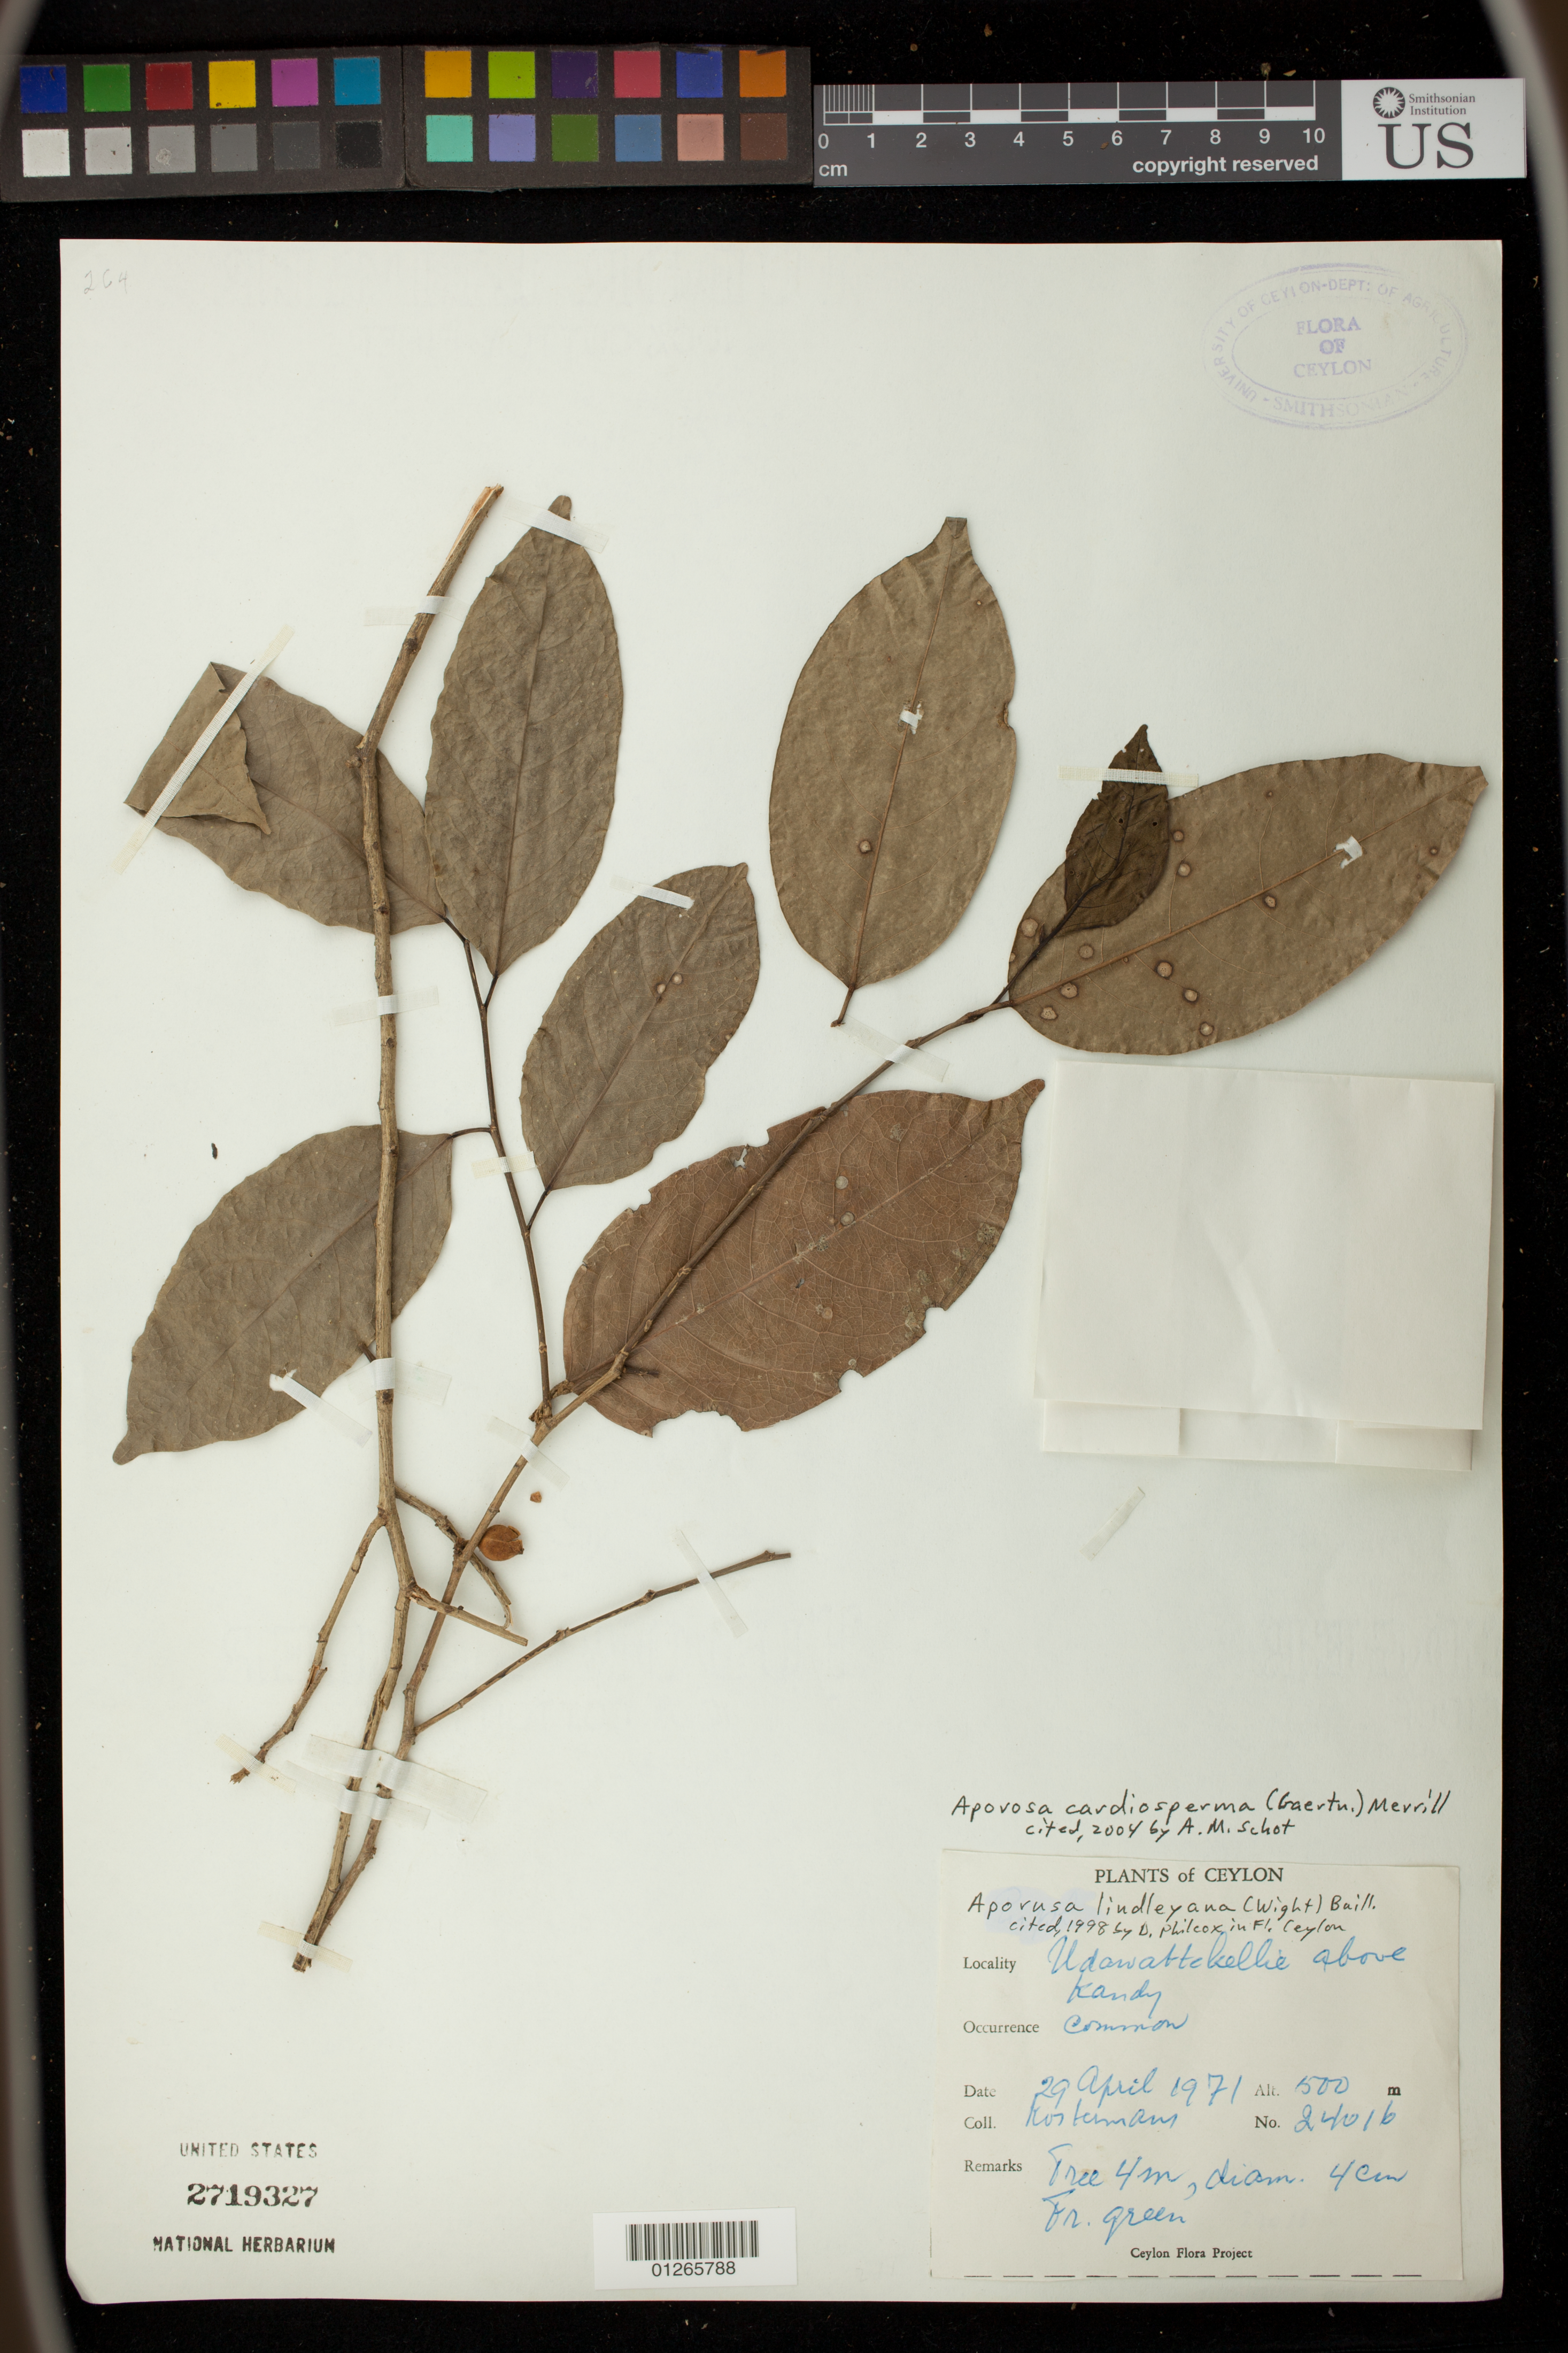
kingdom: Plantae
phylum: Tracheophyta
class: Magnoliopsida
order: Malpighiales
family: Phyllanthaceae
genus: Aporosa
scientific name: Aporosa cardiosperma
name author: (Gaertn.) Merr.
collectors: Kostermans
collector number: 24016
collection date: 1971-04-29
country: Sri Lanka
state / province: Central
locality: Udawattakellie above Kandy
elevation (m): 1500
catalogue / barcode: US 2719327